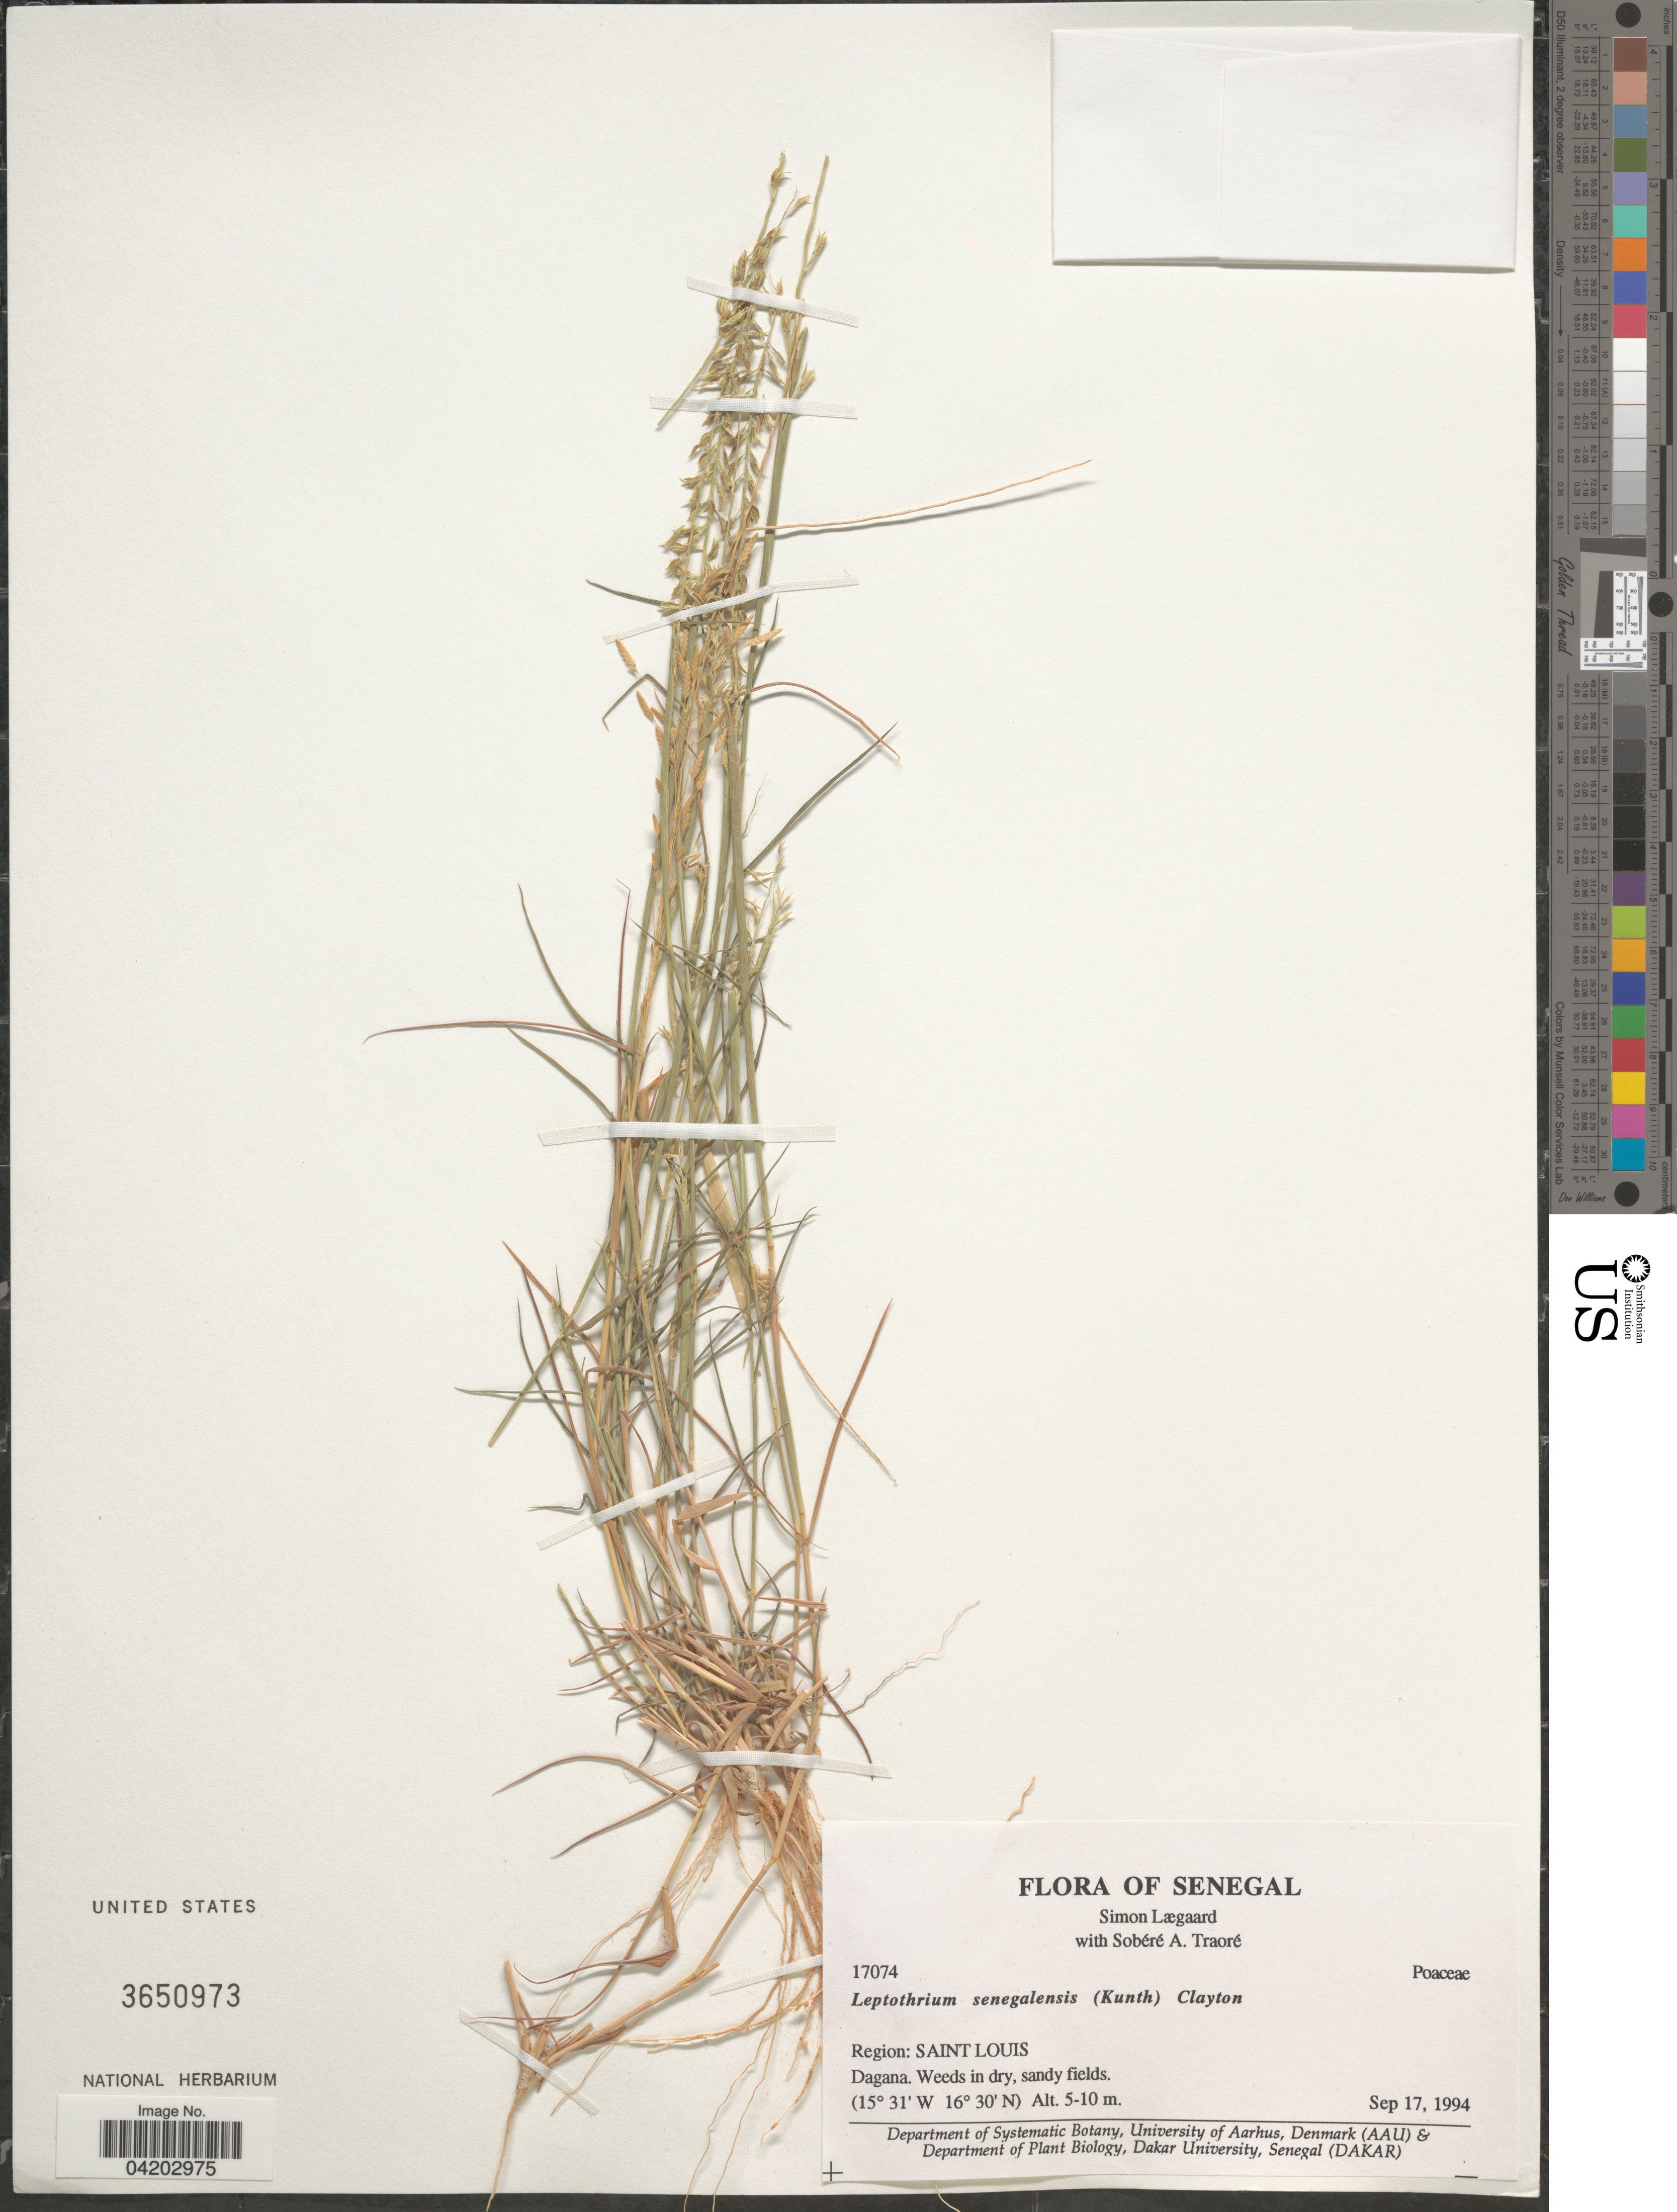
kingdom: Plantae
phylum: Tracheophyta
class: Liliopsida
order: Poales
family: Poaceae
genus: Leptothrium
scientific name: Leptothrium senegalense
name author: (Kunth) Clayton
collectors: S. Lægaard & S. Traore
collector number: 17074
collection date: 1994-09-17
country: Senegal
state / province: Saint-Louis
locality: Region: Saint Louis. Dagana.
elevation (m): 5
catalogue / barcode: US 3650973